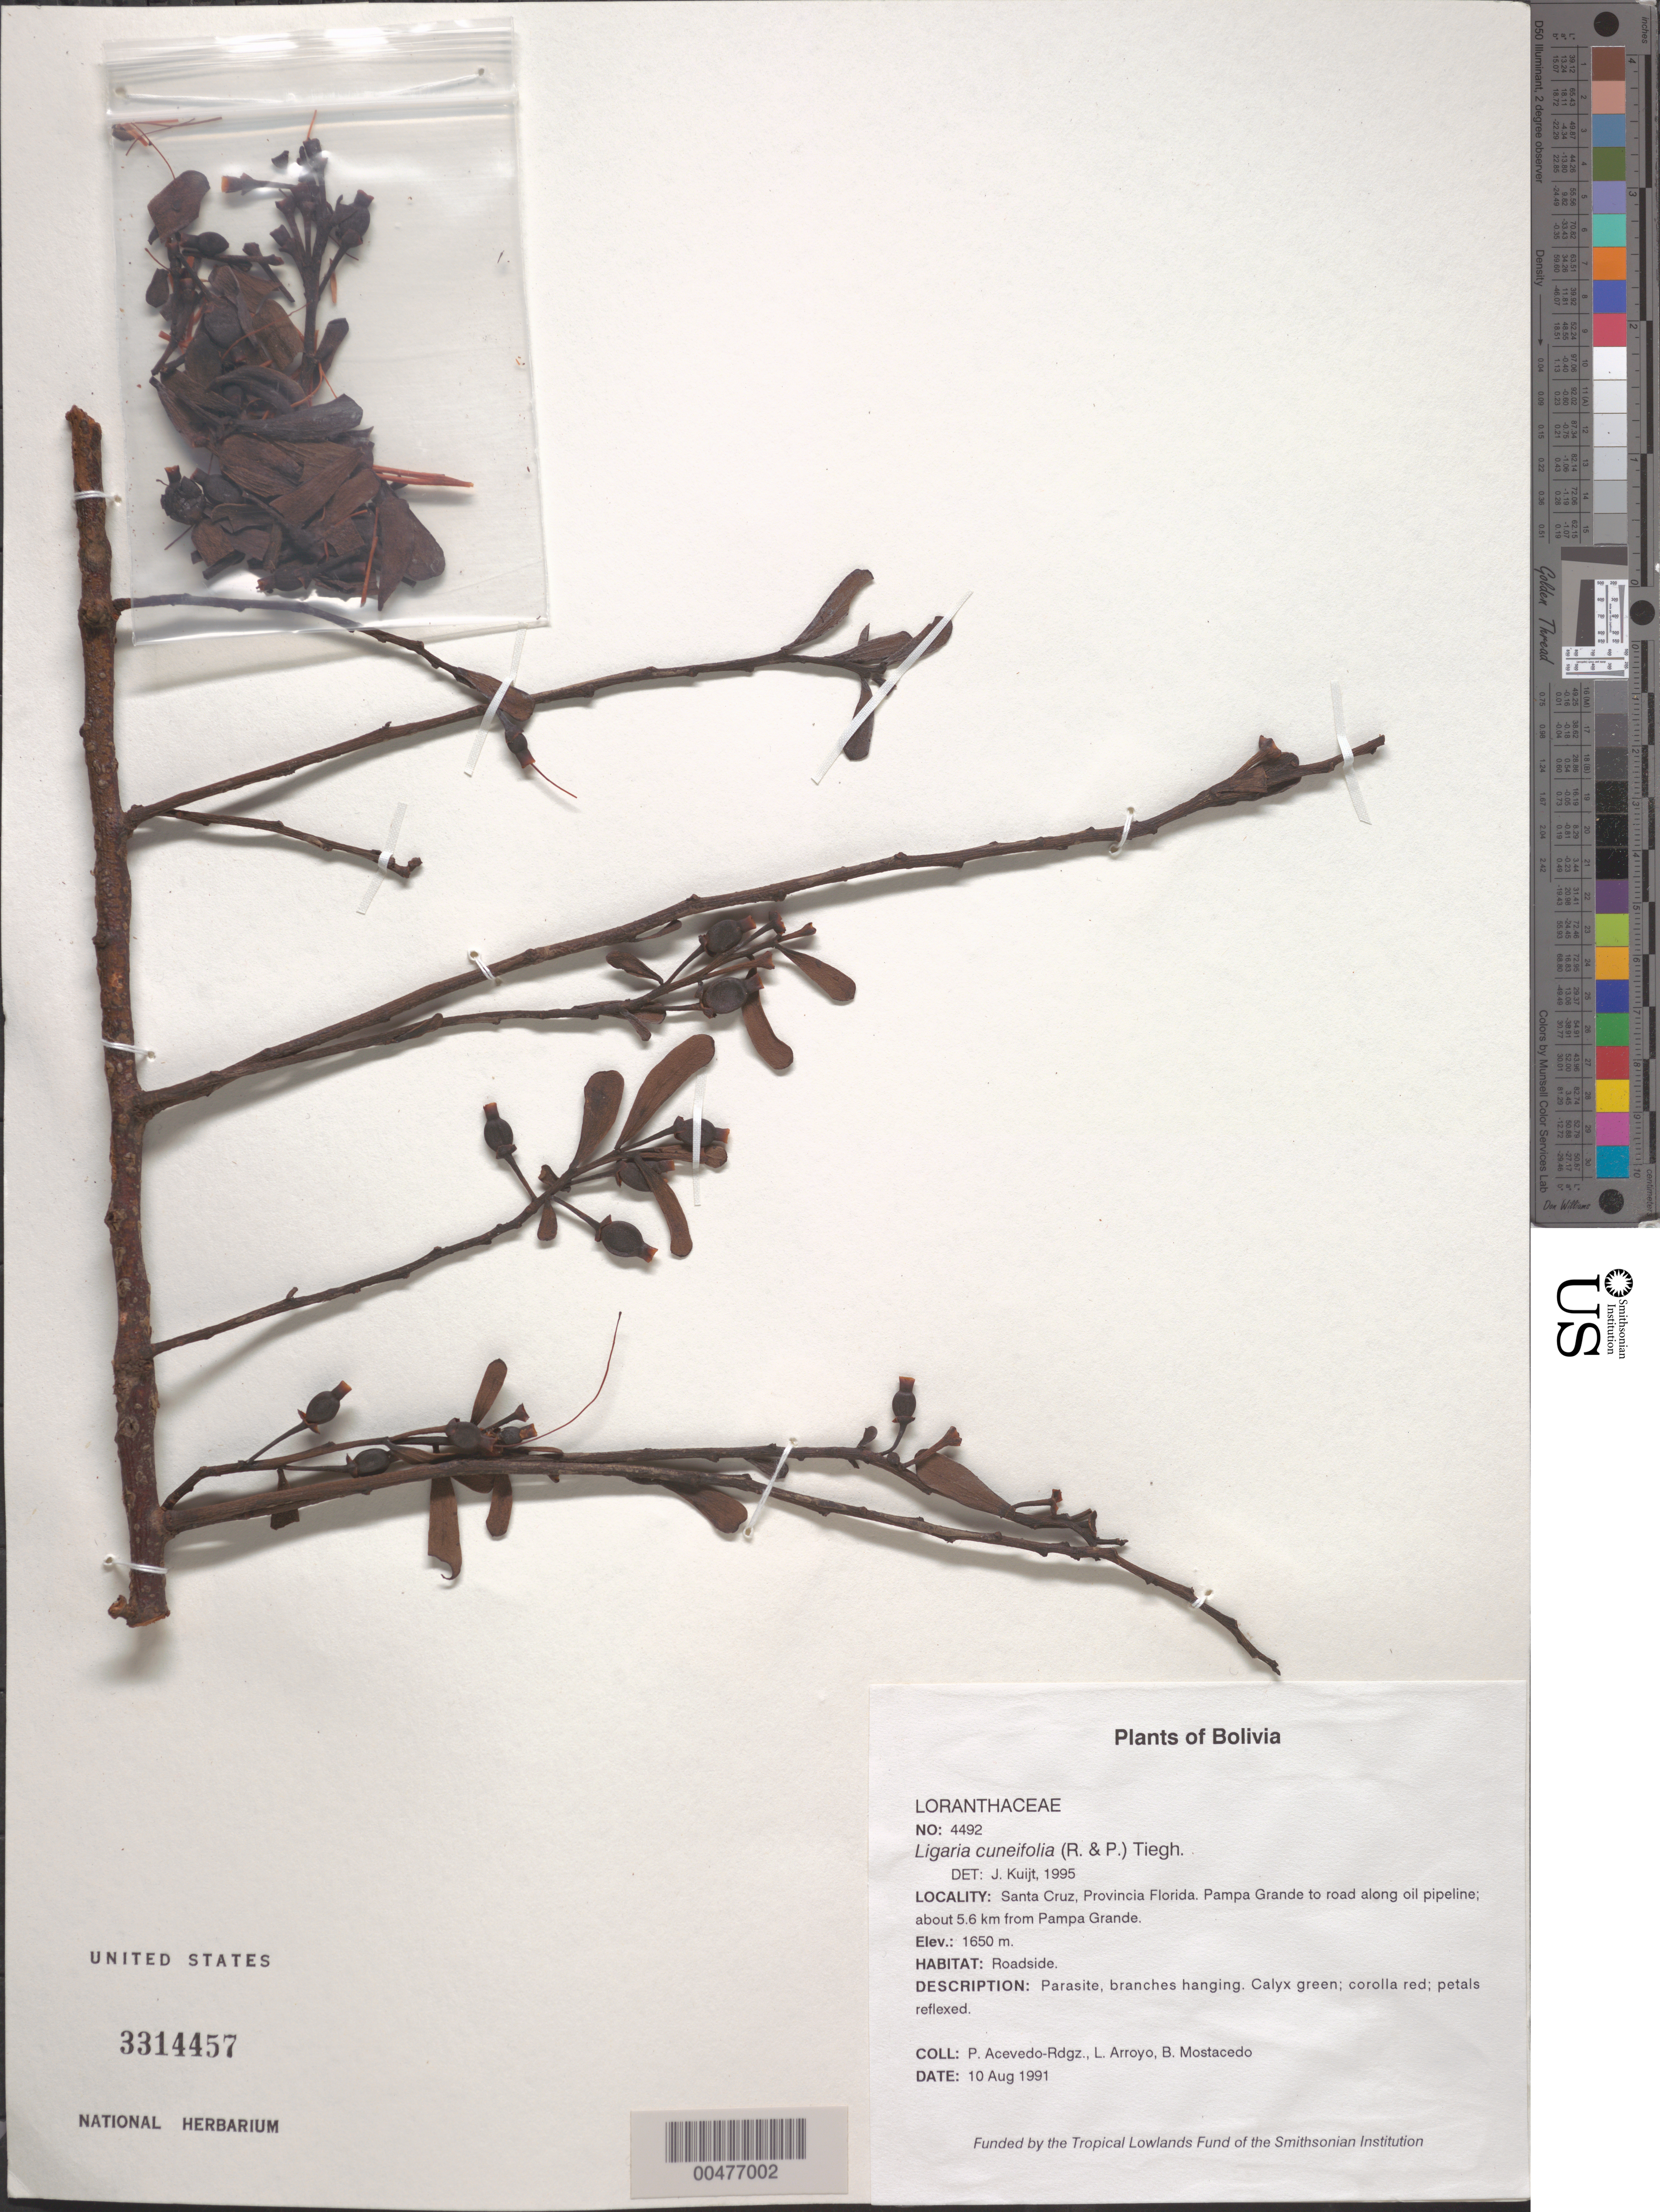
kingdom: Plantae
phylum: Tracheophyta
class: Magnoliopsida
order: Santalales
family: Loranthaceae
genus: Ligaria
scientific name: Ligaria cuneifolia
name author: (Ruiz & Pav.) Tiegh.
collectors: P. Acevedo-Rodr., L. Arroyo & B. Mostacedo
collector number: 4492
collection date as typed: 10 Aug 1991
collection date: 1991-08-10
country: Bolivia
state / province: Santa Cruz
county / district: Florida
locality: Pampa Grande to road along oil pipeline; about 5.6 km from Pampa Grande.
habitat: Roadside.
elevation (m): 1650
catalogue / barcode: US 3314457